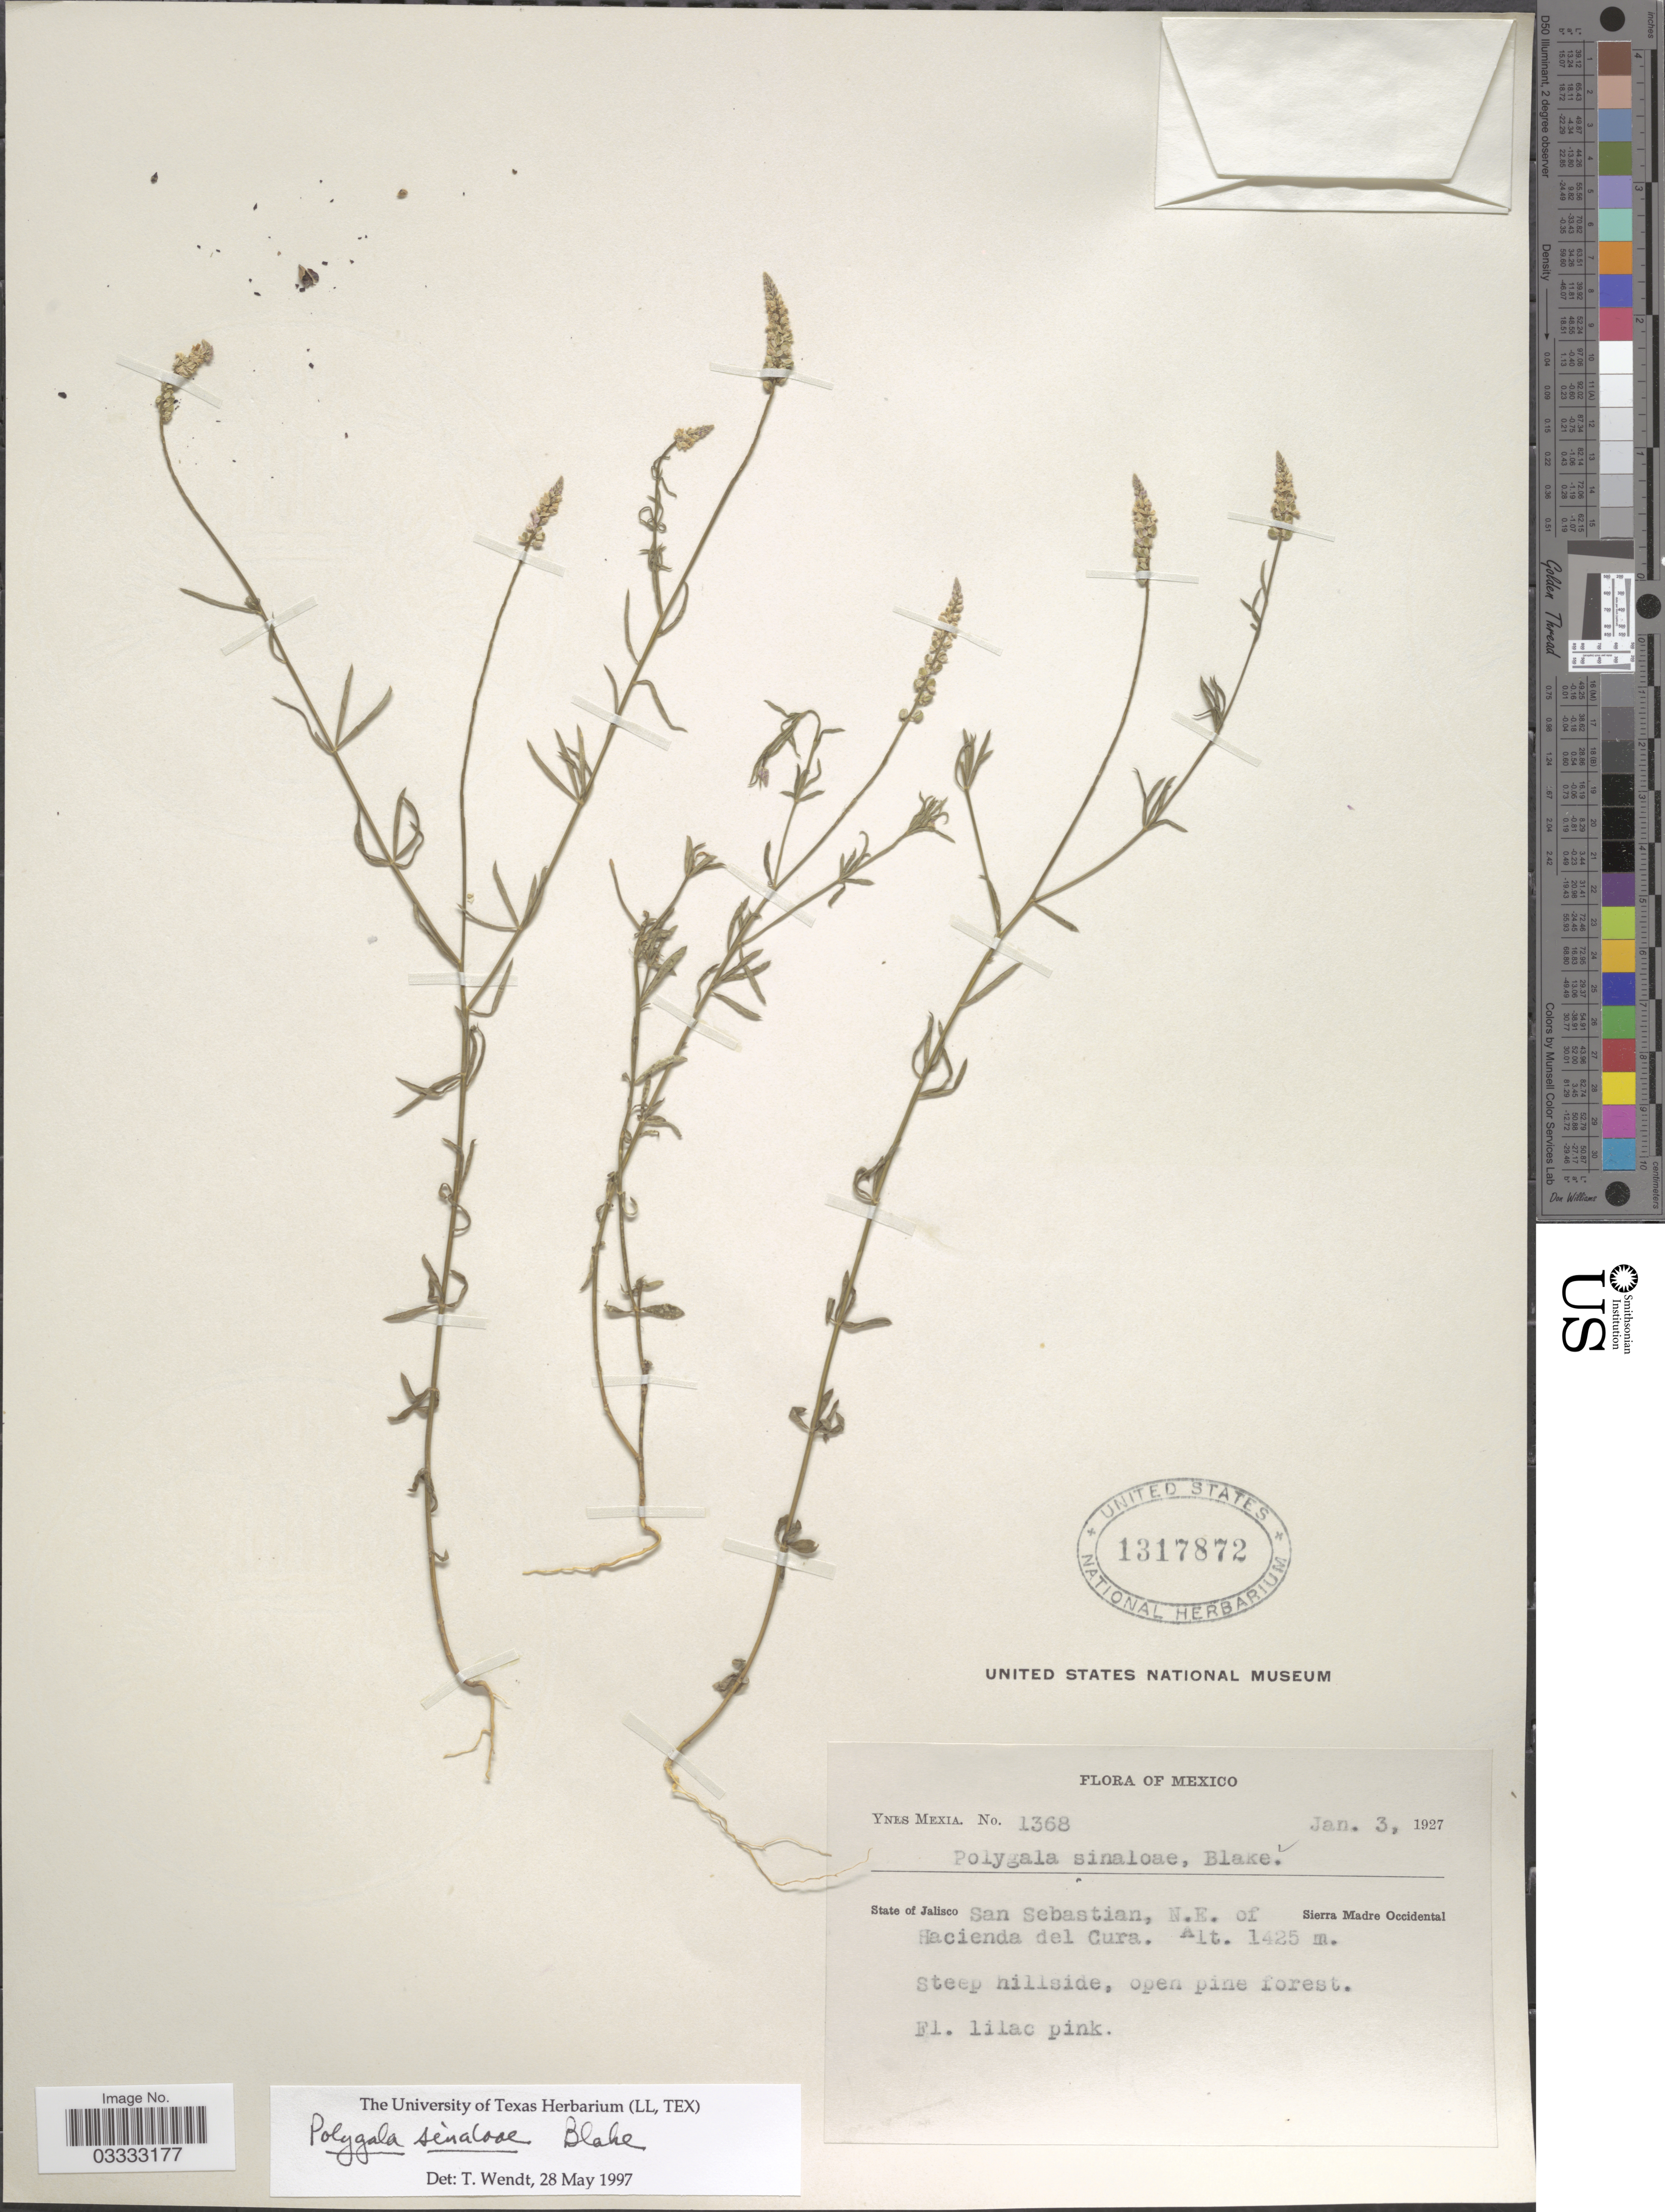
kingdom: Plantae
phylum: Tracheophyta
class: Magnoliopsida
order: Fabales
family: Polygalaceae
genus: Polygala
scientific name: Polygala sinaloae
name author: S.F. Blake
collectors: Y. Mexia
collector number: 1368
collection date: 1927-01-03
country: Mexico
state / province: Jalisco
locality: San Sebastian, N.E. of Sierra Madre Occidental. Hacienda del Cura.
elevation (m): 1425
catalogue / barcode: US 131782